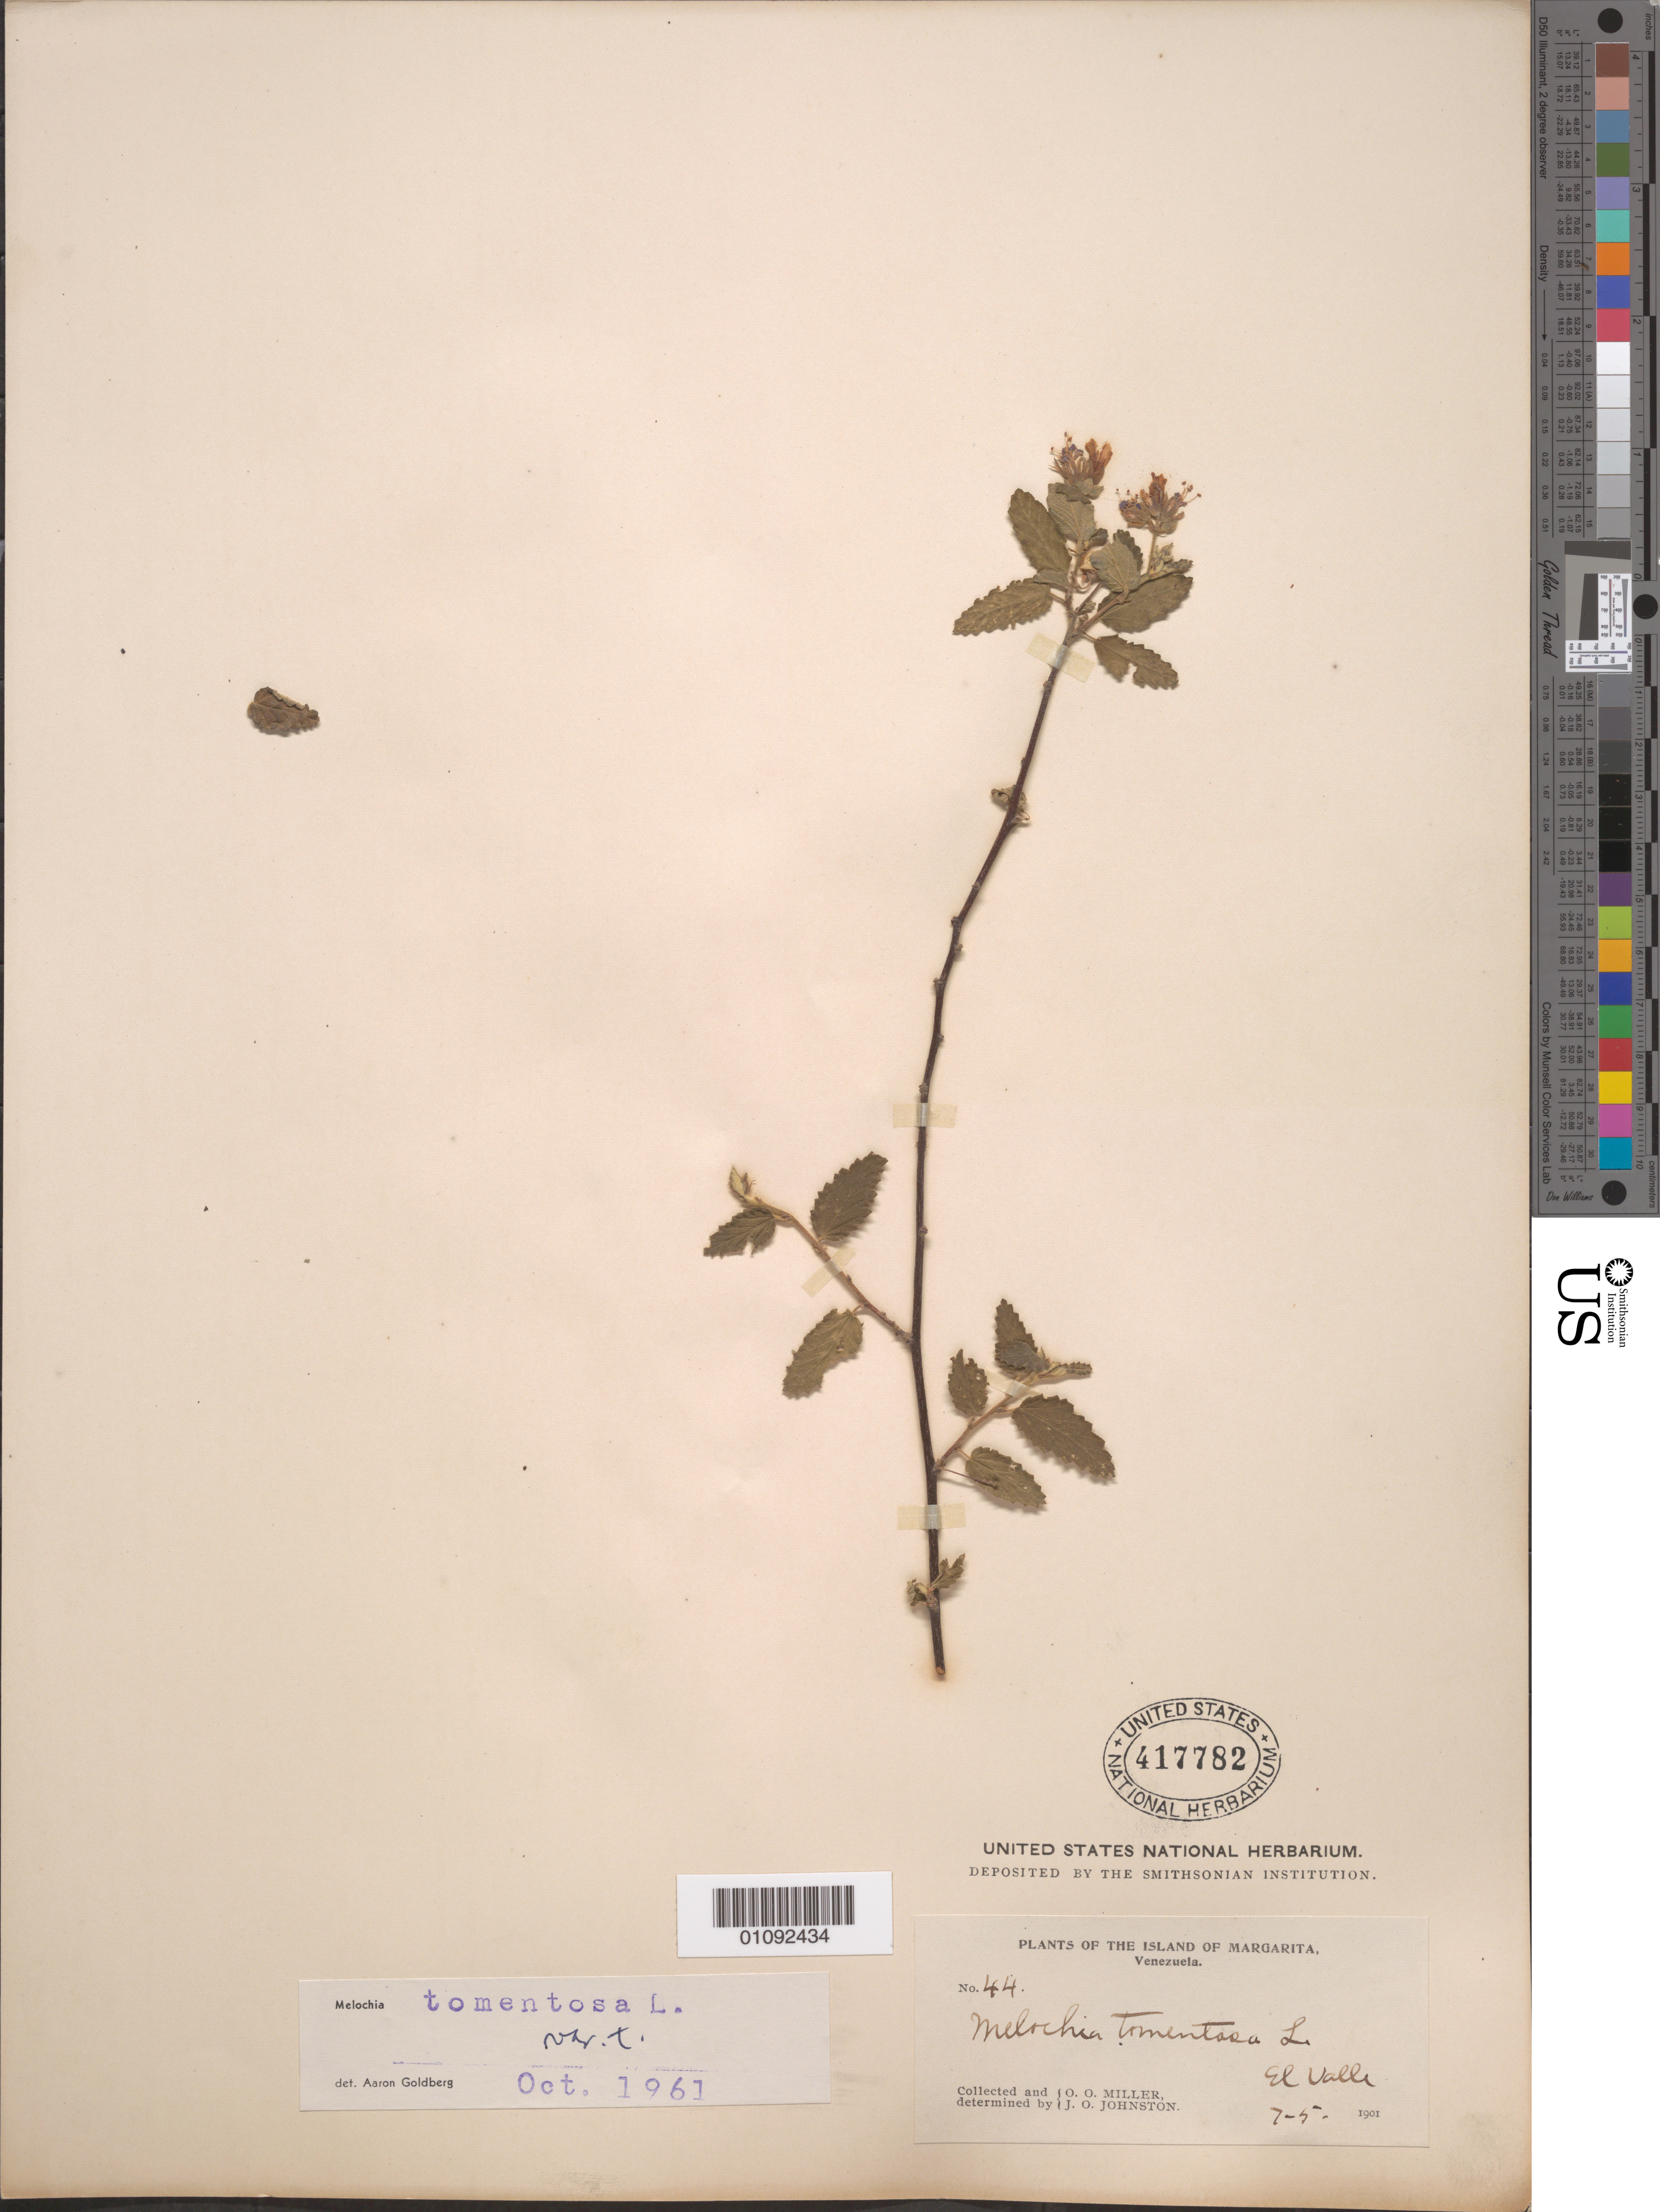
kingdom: Plantae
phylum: Tracheophyta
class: Magnoliopsida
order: Malvales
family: Malvaceae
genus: Melochia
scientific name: Melochia tomentosa var. tomentosa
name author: L.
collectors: O. O. Miller & J. Johnston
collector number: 44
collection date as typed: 1901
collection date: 1901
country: Venezuela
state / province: Nueva Esparta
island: Margarita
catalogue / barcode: US 417782